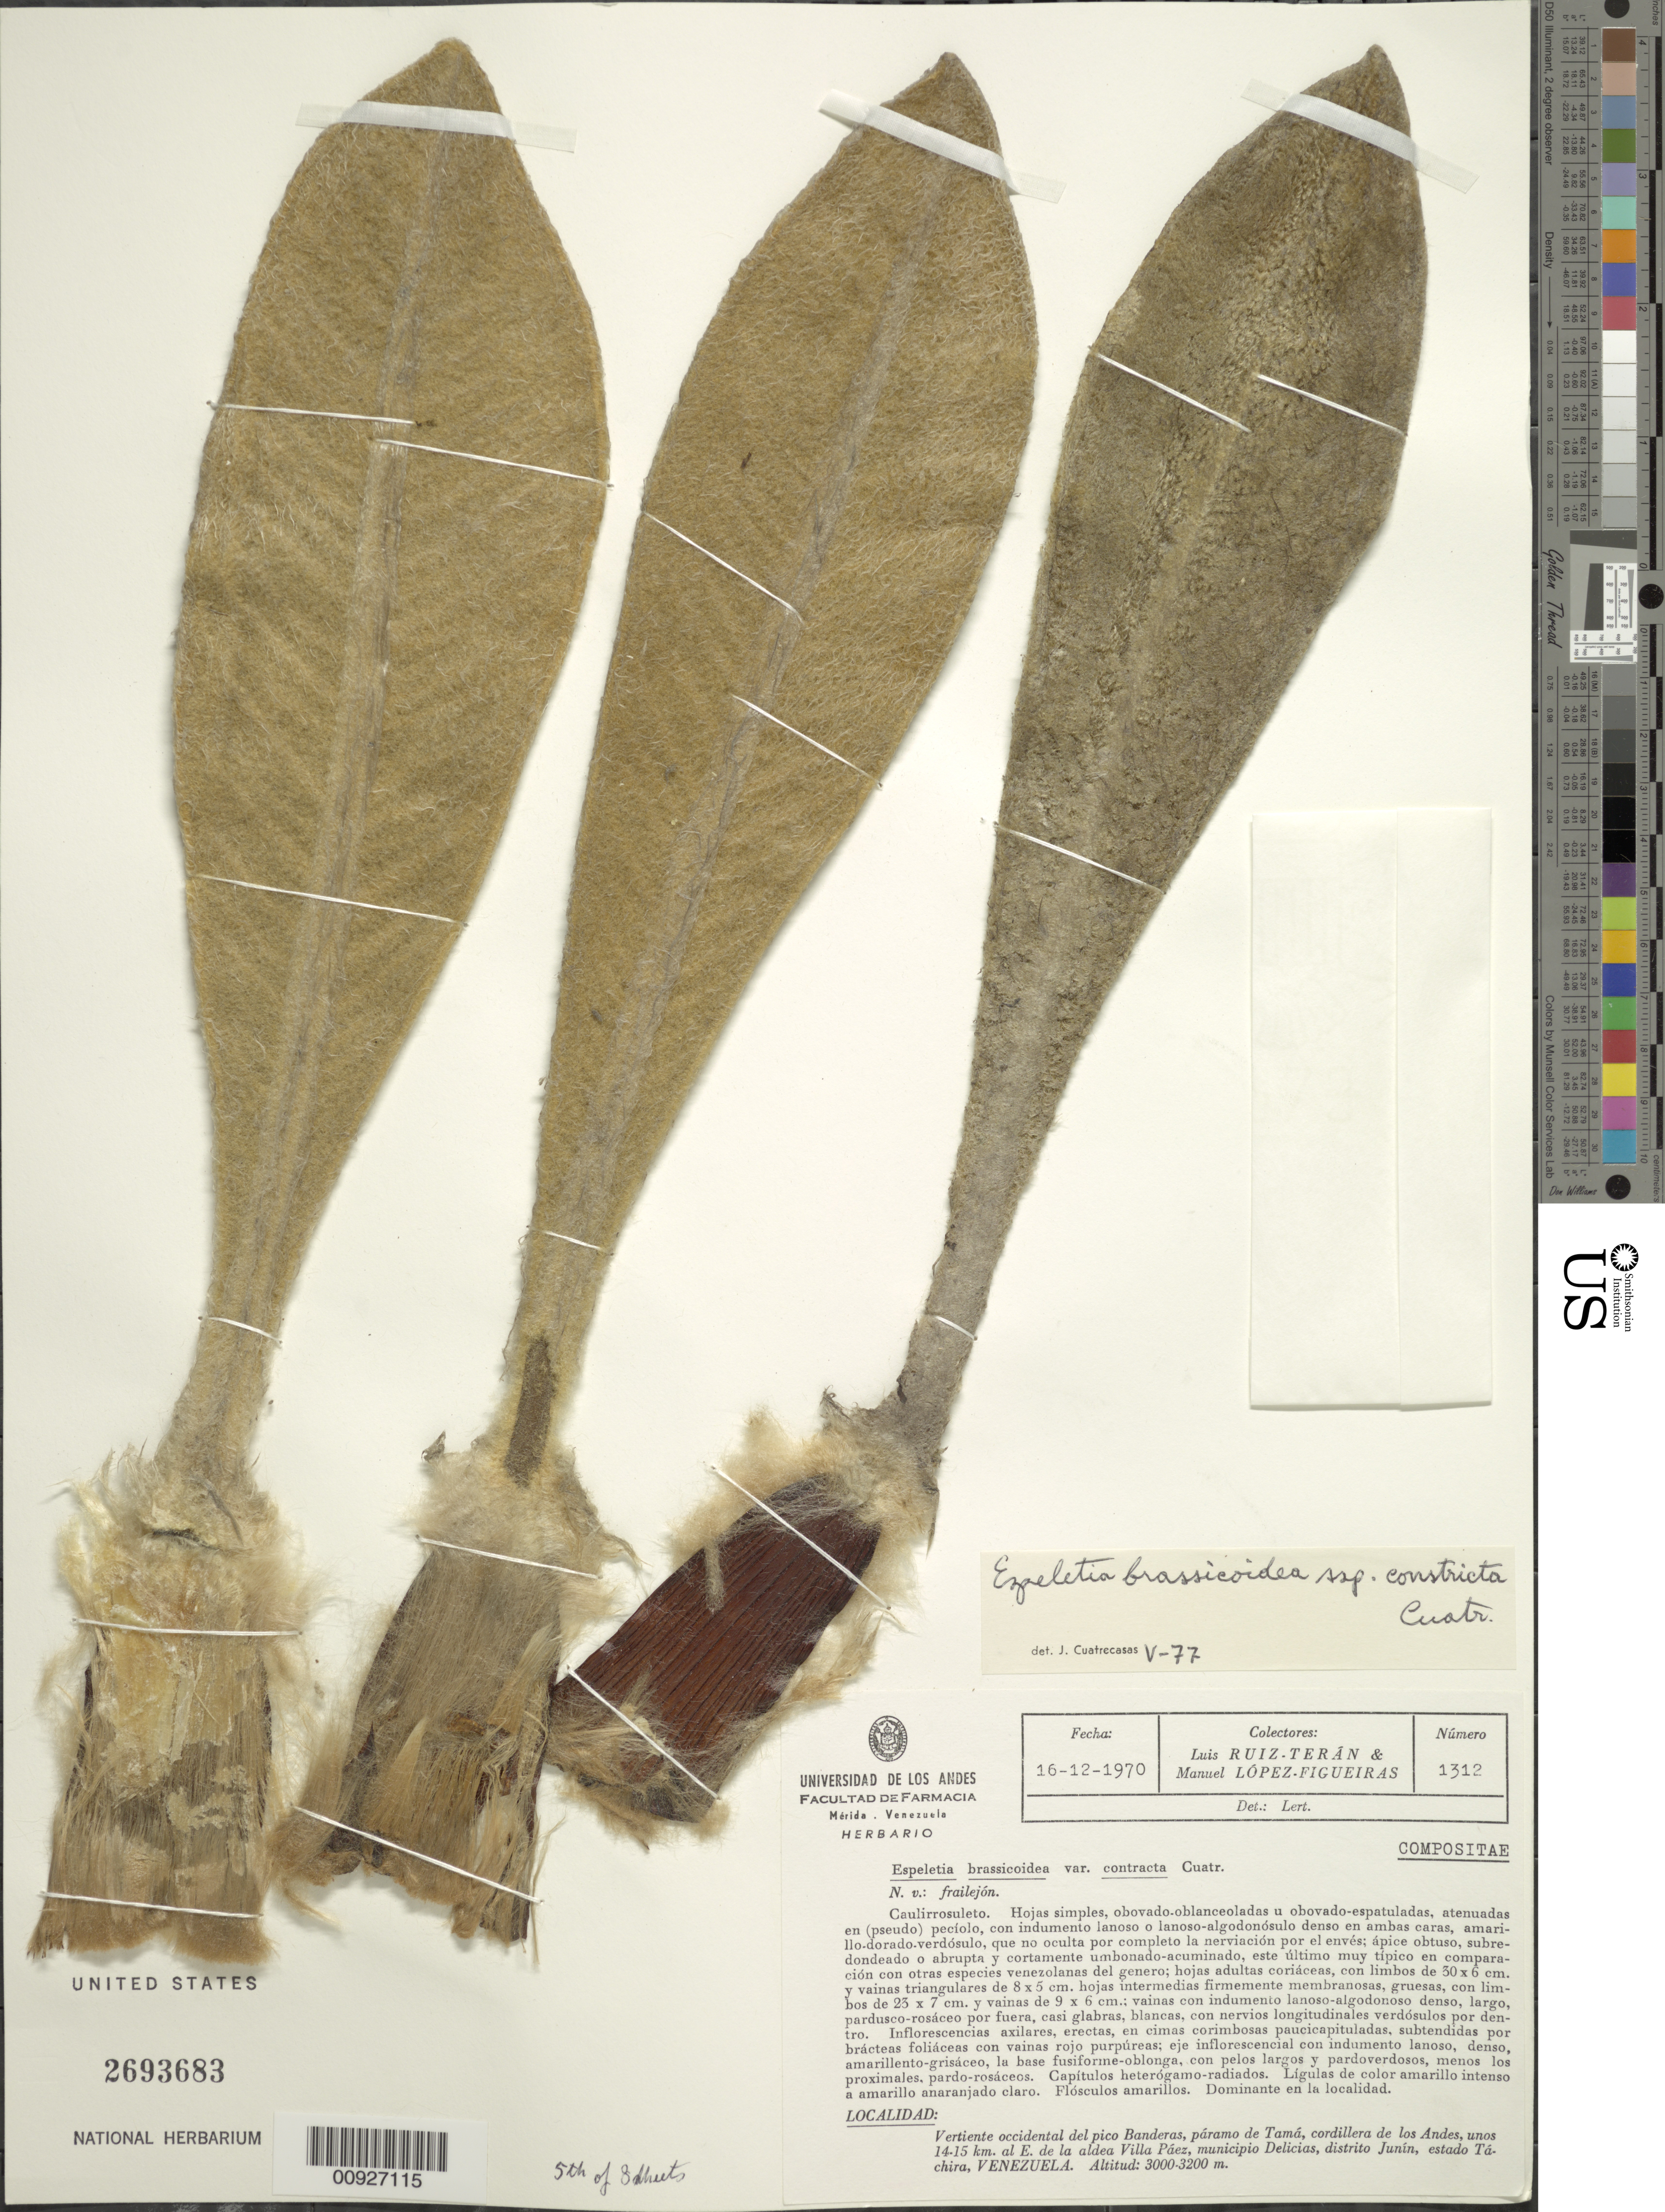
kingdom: Plantae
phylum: Tracheophyta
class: Magnoliopsida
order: Asterales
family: Asteraceae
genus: Espeletia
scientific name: Espeletia brassicoidea f. constricta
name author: Cuatrec.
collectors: L. E. Ruíz-Terán & M. López Figueiras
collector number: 1312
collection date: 1970-12-16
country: Venezuela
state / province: Táchira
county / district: Junín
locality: P. de Tamá. Vertiente occidental del pico Banderas, páramo de Tamá, cordillera de los Andes, unos 14-15 km. al E de la Aldea Villa Páez, municipio Delicias.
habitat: Dominante en la localidad.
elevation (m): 3000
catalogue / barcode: US 2693683